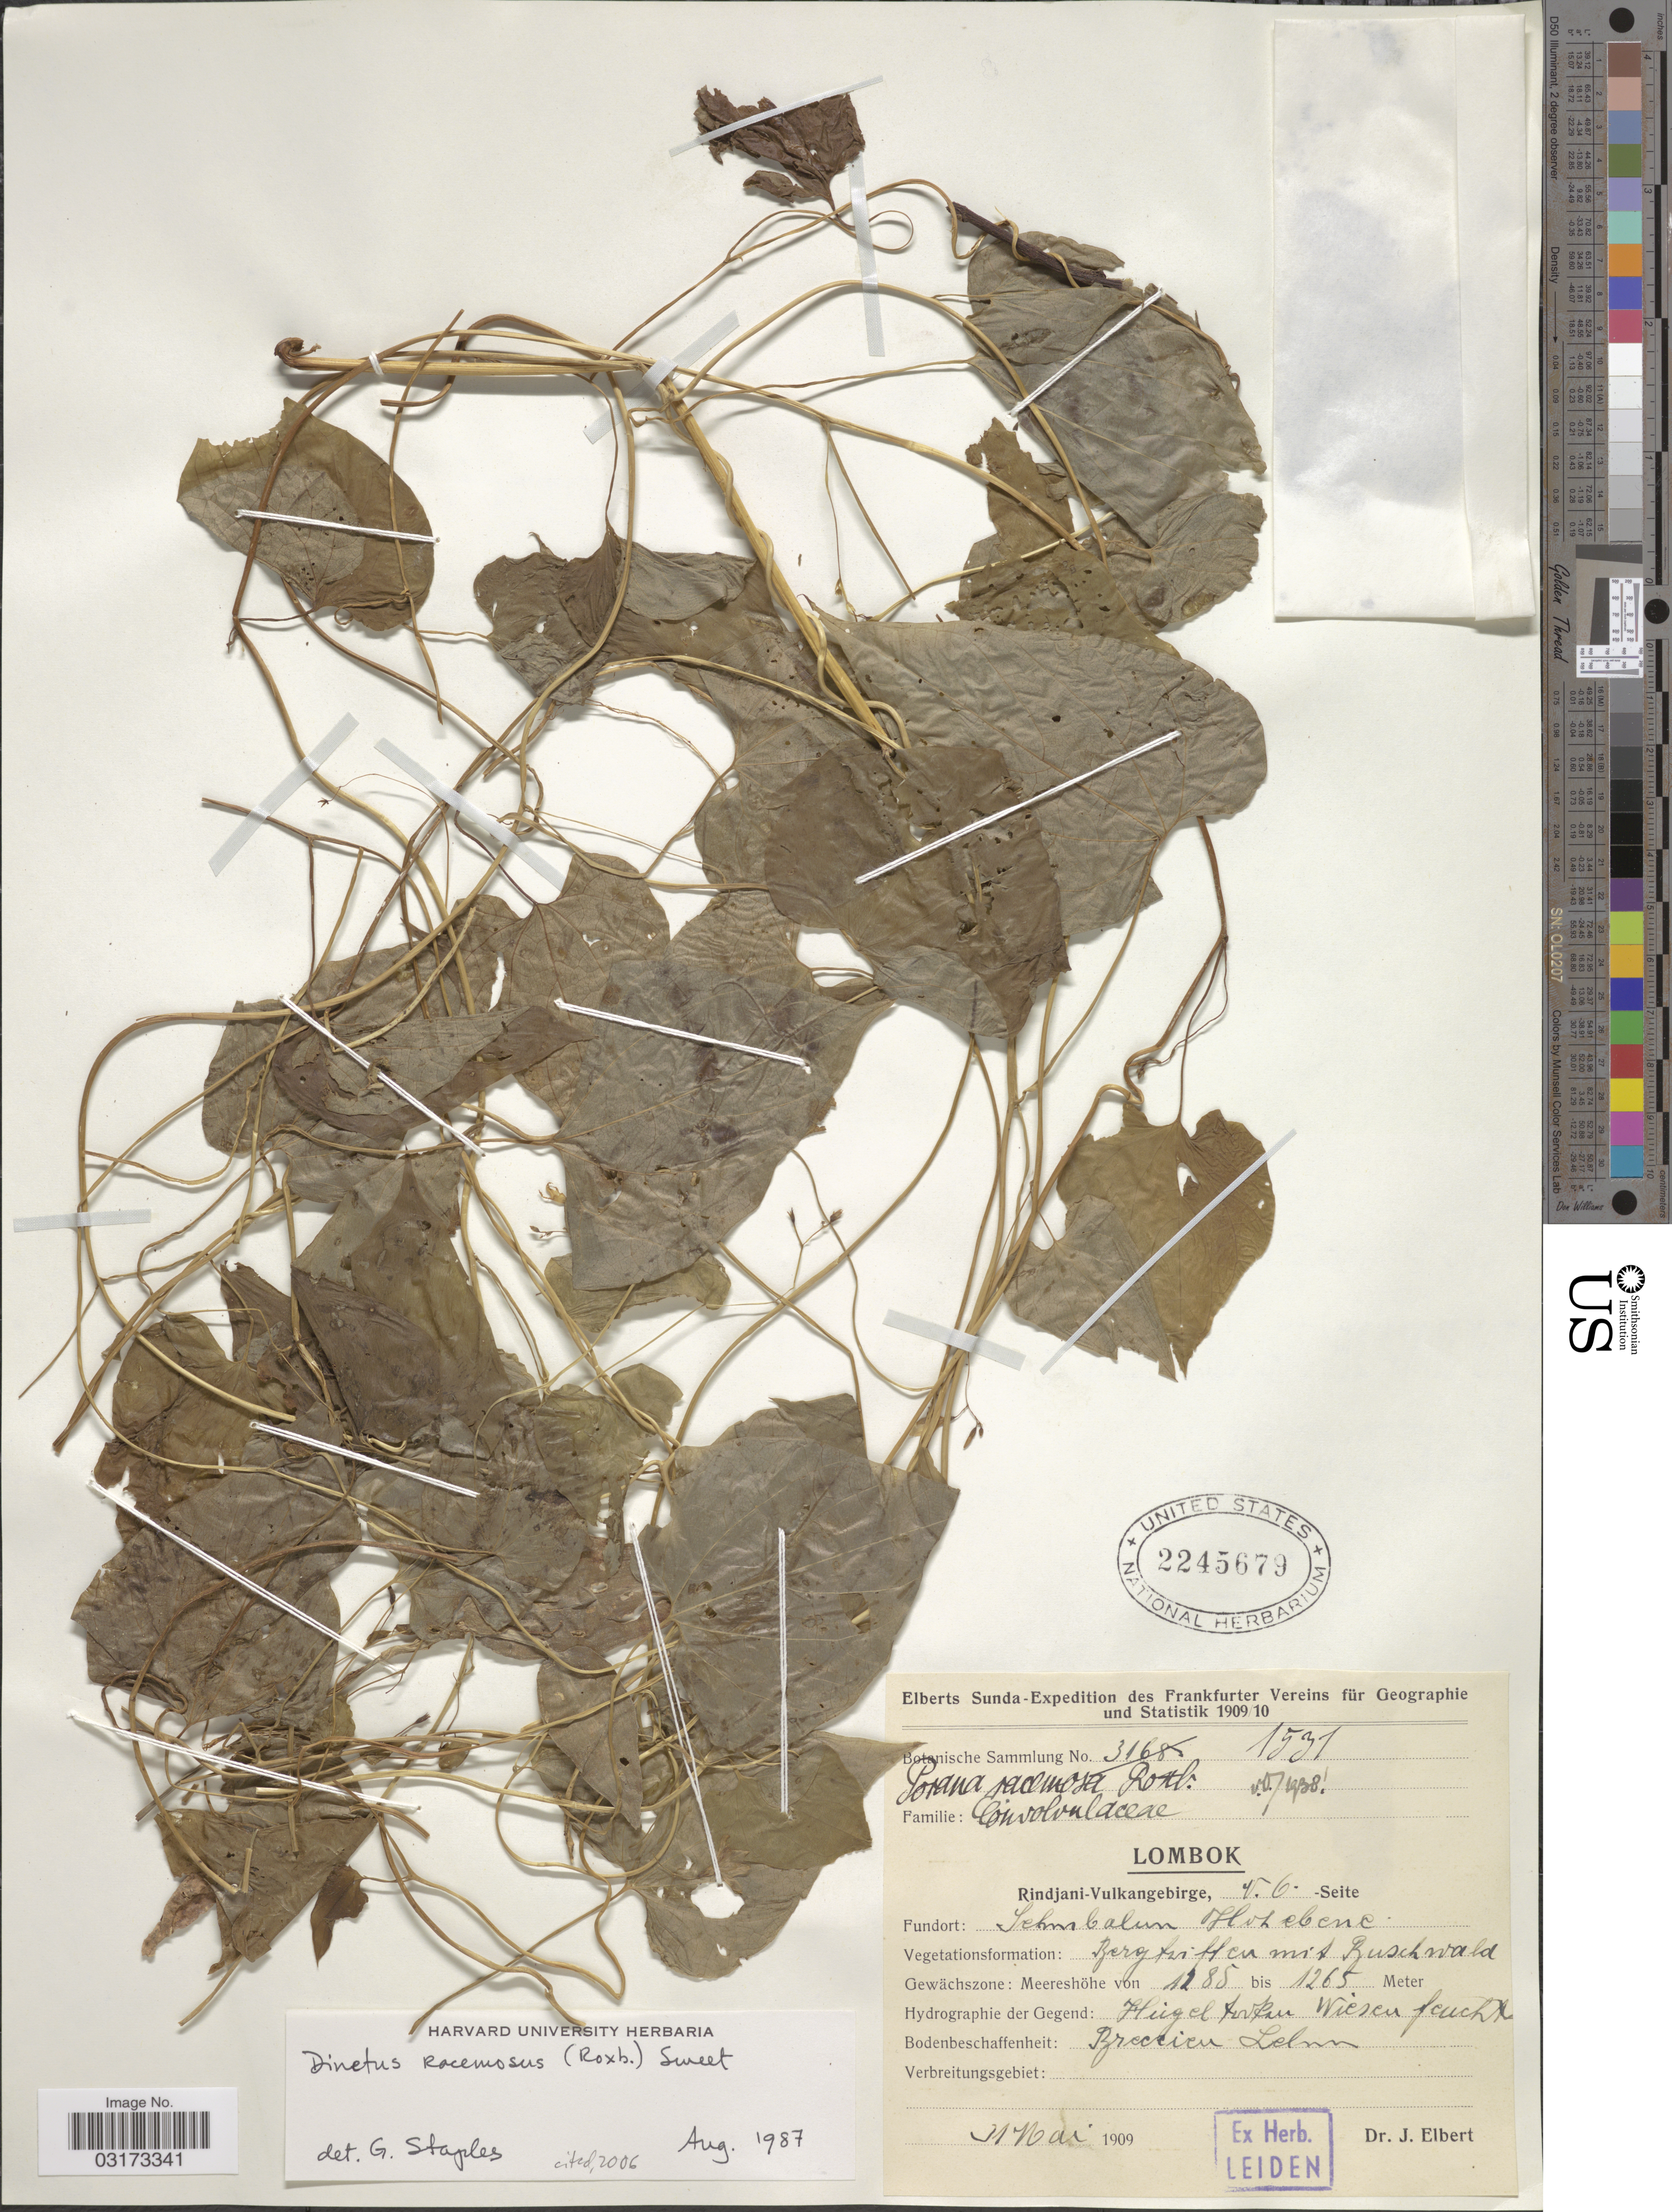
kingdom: Plantae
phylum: Tracheophyta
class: Magnoliopsida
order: Solanales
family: Convolvulaceae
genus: Dinetus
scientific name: Dinetus racemosus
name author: (Roxb.) Sweet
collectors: J. Elbert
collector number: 1531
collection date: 1909-05-31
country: Indonesia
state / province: Nusa Tenggara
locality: Lombok. Rindjani-Vulkangebirge, V.6--Seite. Sehmbalum Hohebene. Sunda.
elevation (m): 1265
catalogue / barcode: US 2245679